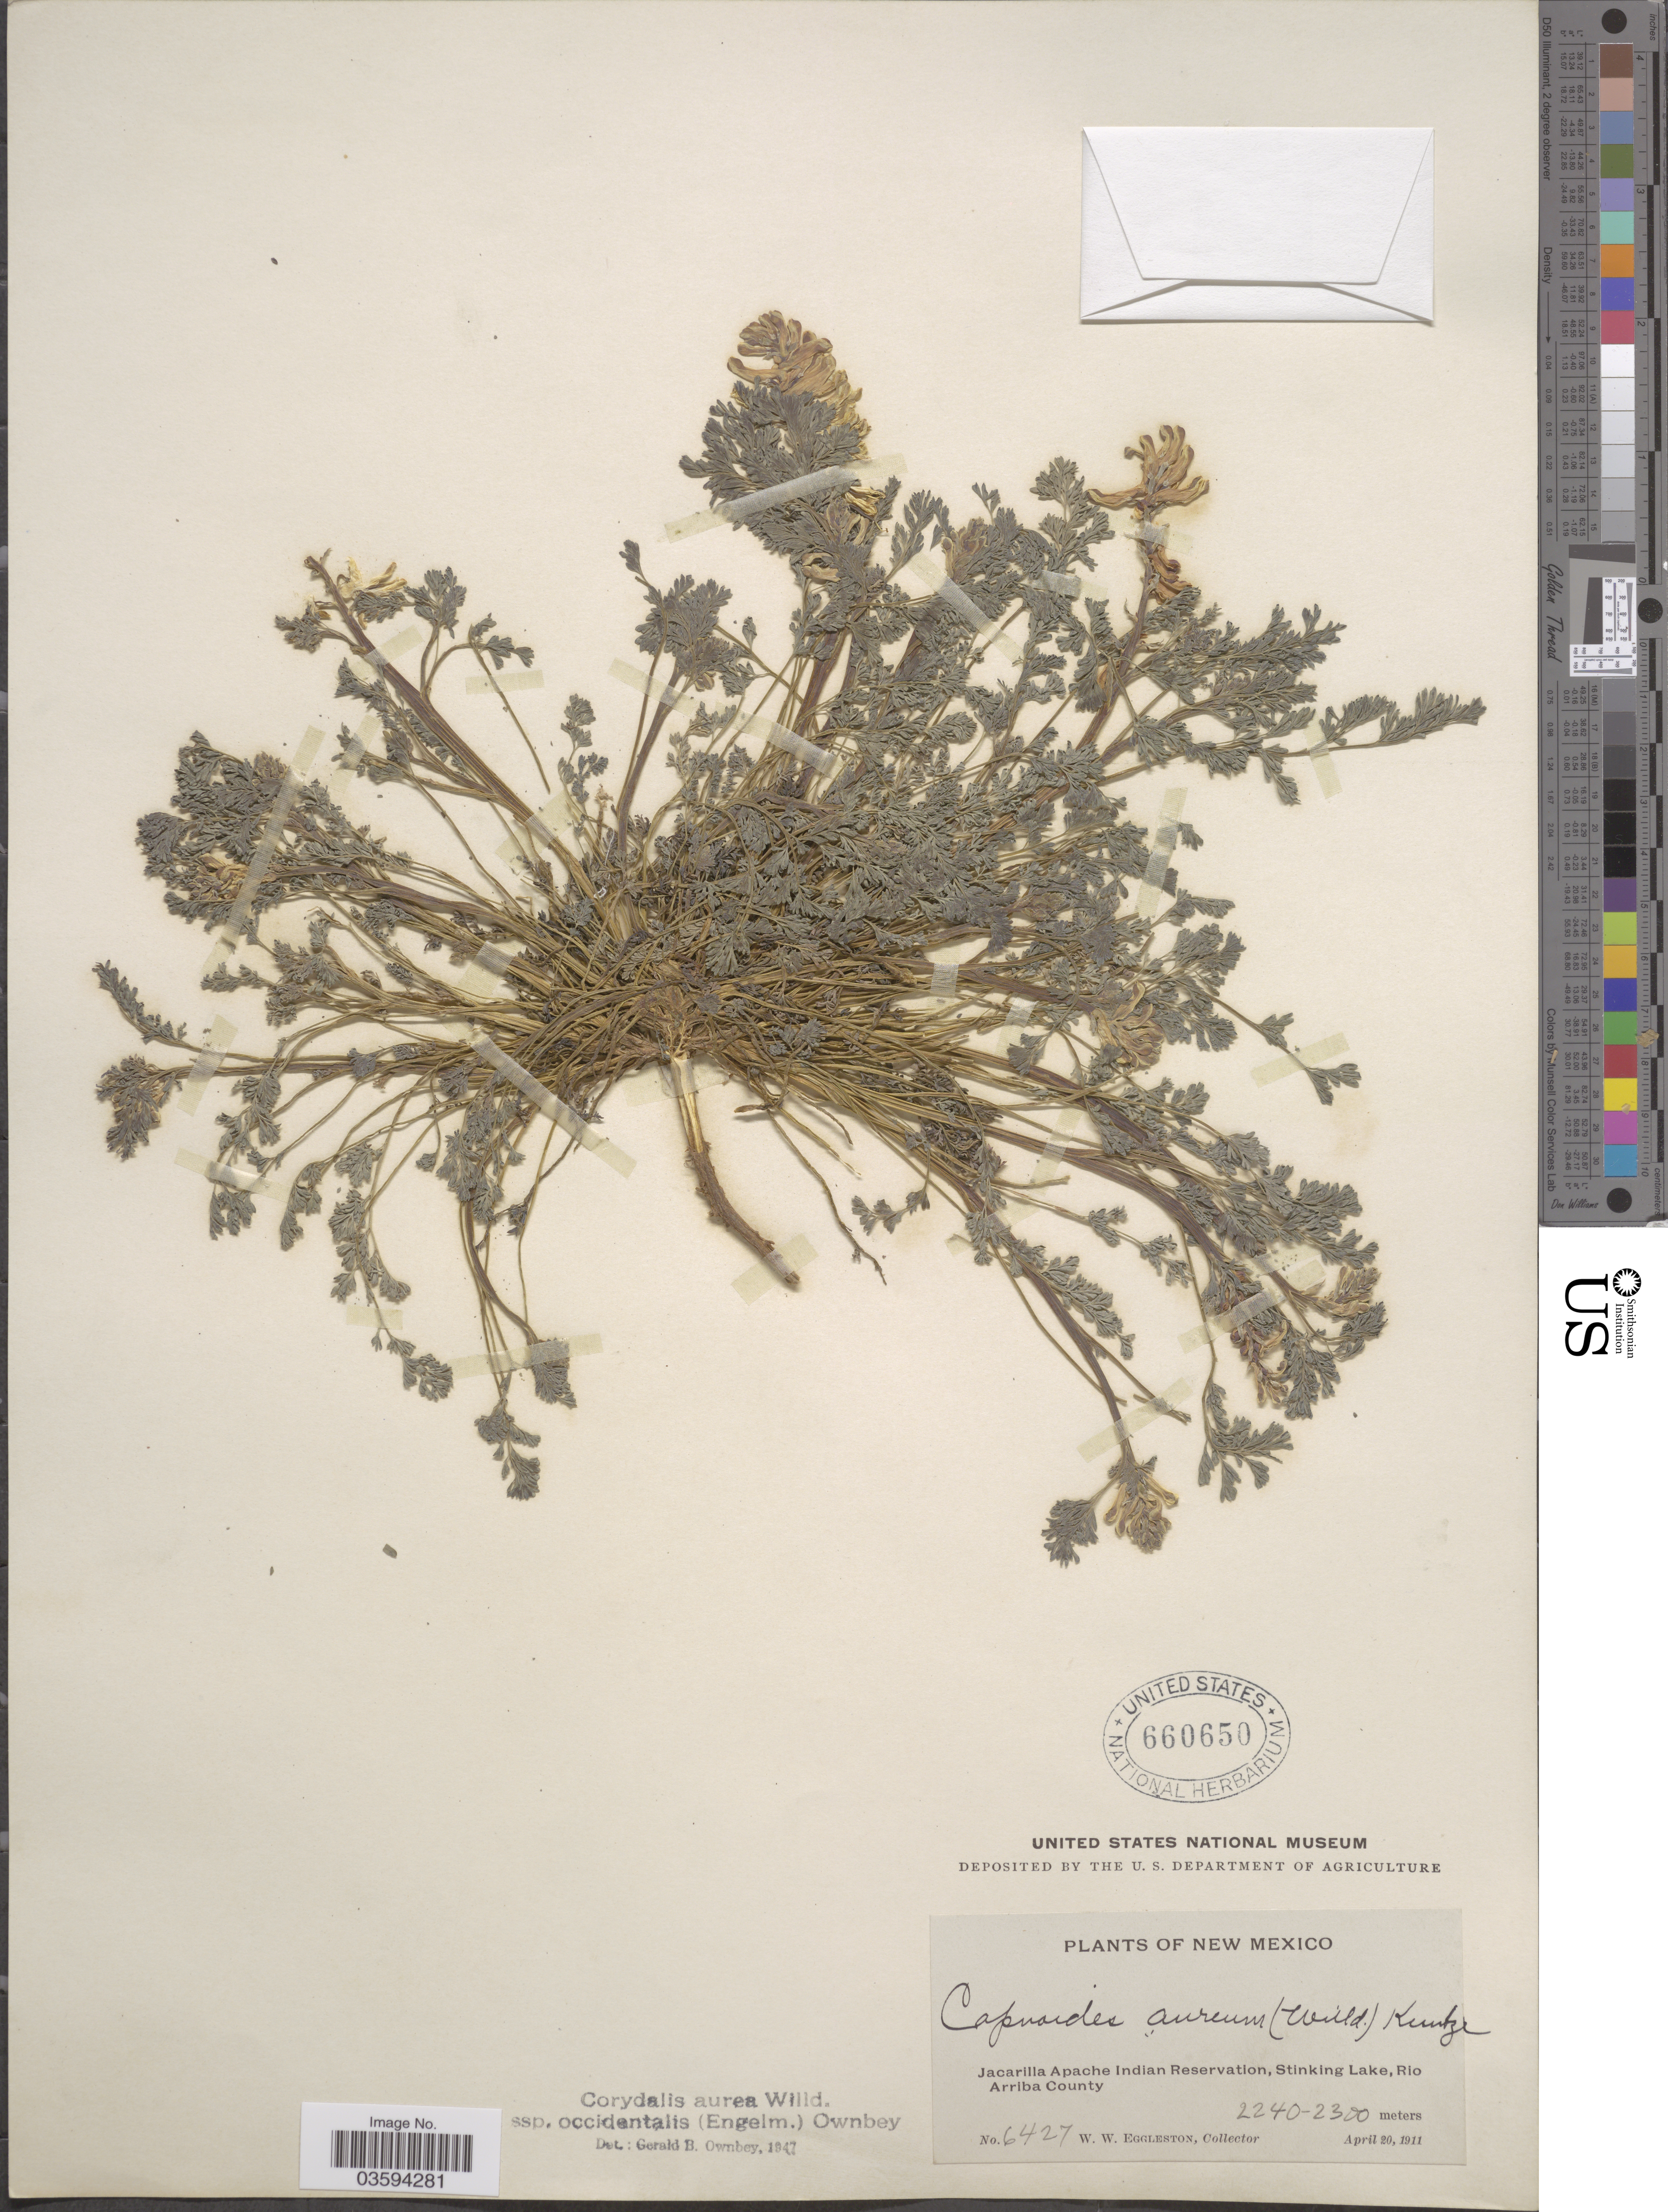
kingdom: Plantae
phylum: Tracheophyta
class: Magnoliopsida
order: Ranunculales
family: Papaveraceae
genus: Corydalis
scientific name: Corydalis aurea subsp. occidentalis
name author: Willd.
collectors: W. W. Eggleston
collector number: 6427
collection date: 1911-04-20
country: United States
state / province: New Mexico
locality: Jacarilla Apache Indian Reservation, Stinking Lake, Rio Arriba County.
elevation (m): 2240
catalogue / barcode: US 660650